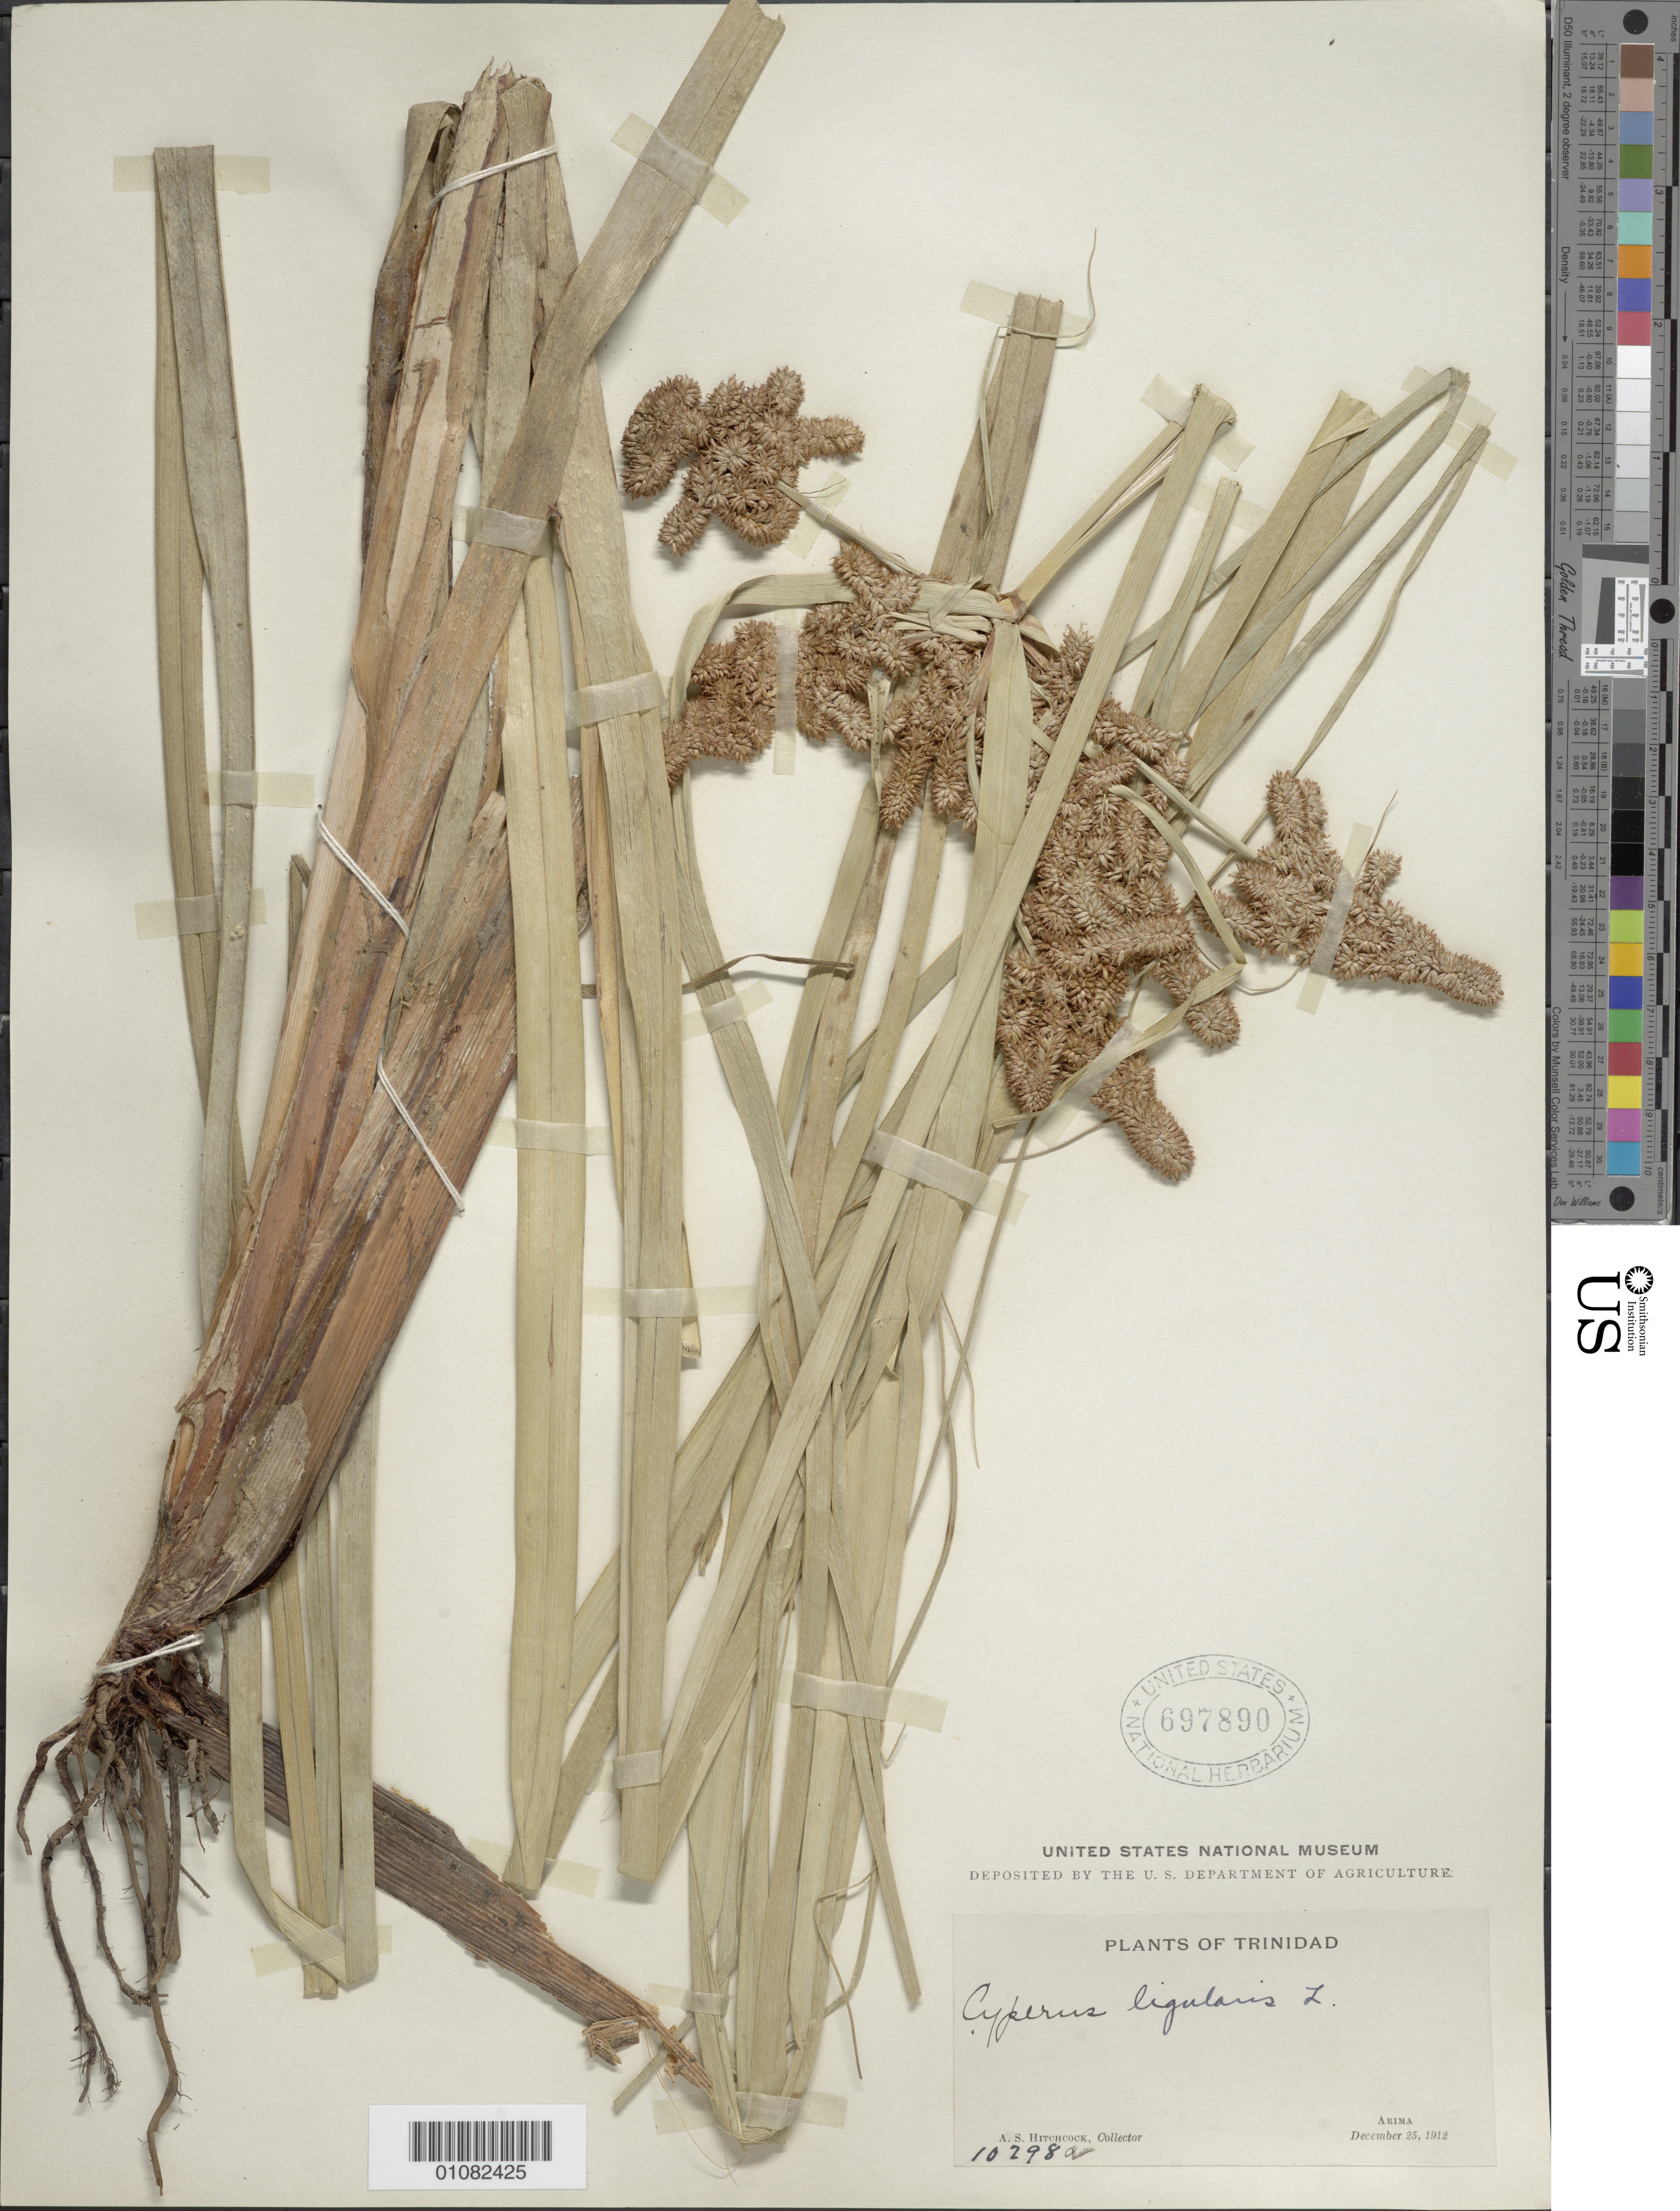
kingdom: Plantae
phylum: Tracheophyta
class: Liliopsida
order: Poales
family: Cyperaceae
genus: Cyperus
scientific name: Cyperus ligularis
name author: L.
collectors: A. S. Hitchcock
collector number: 10298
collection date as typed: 25 Dec 1912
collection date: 1912-12-25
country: Trinidad and Tobago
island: Trinidad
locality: Arima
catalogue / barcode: US 697890